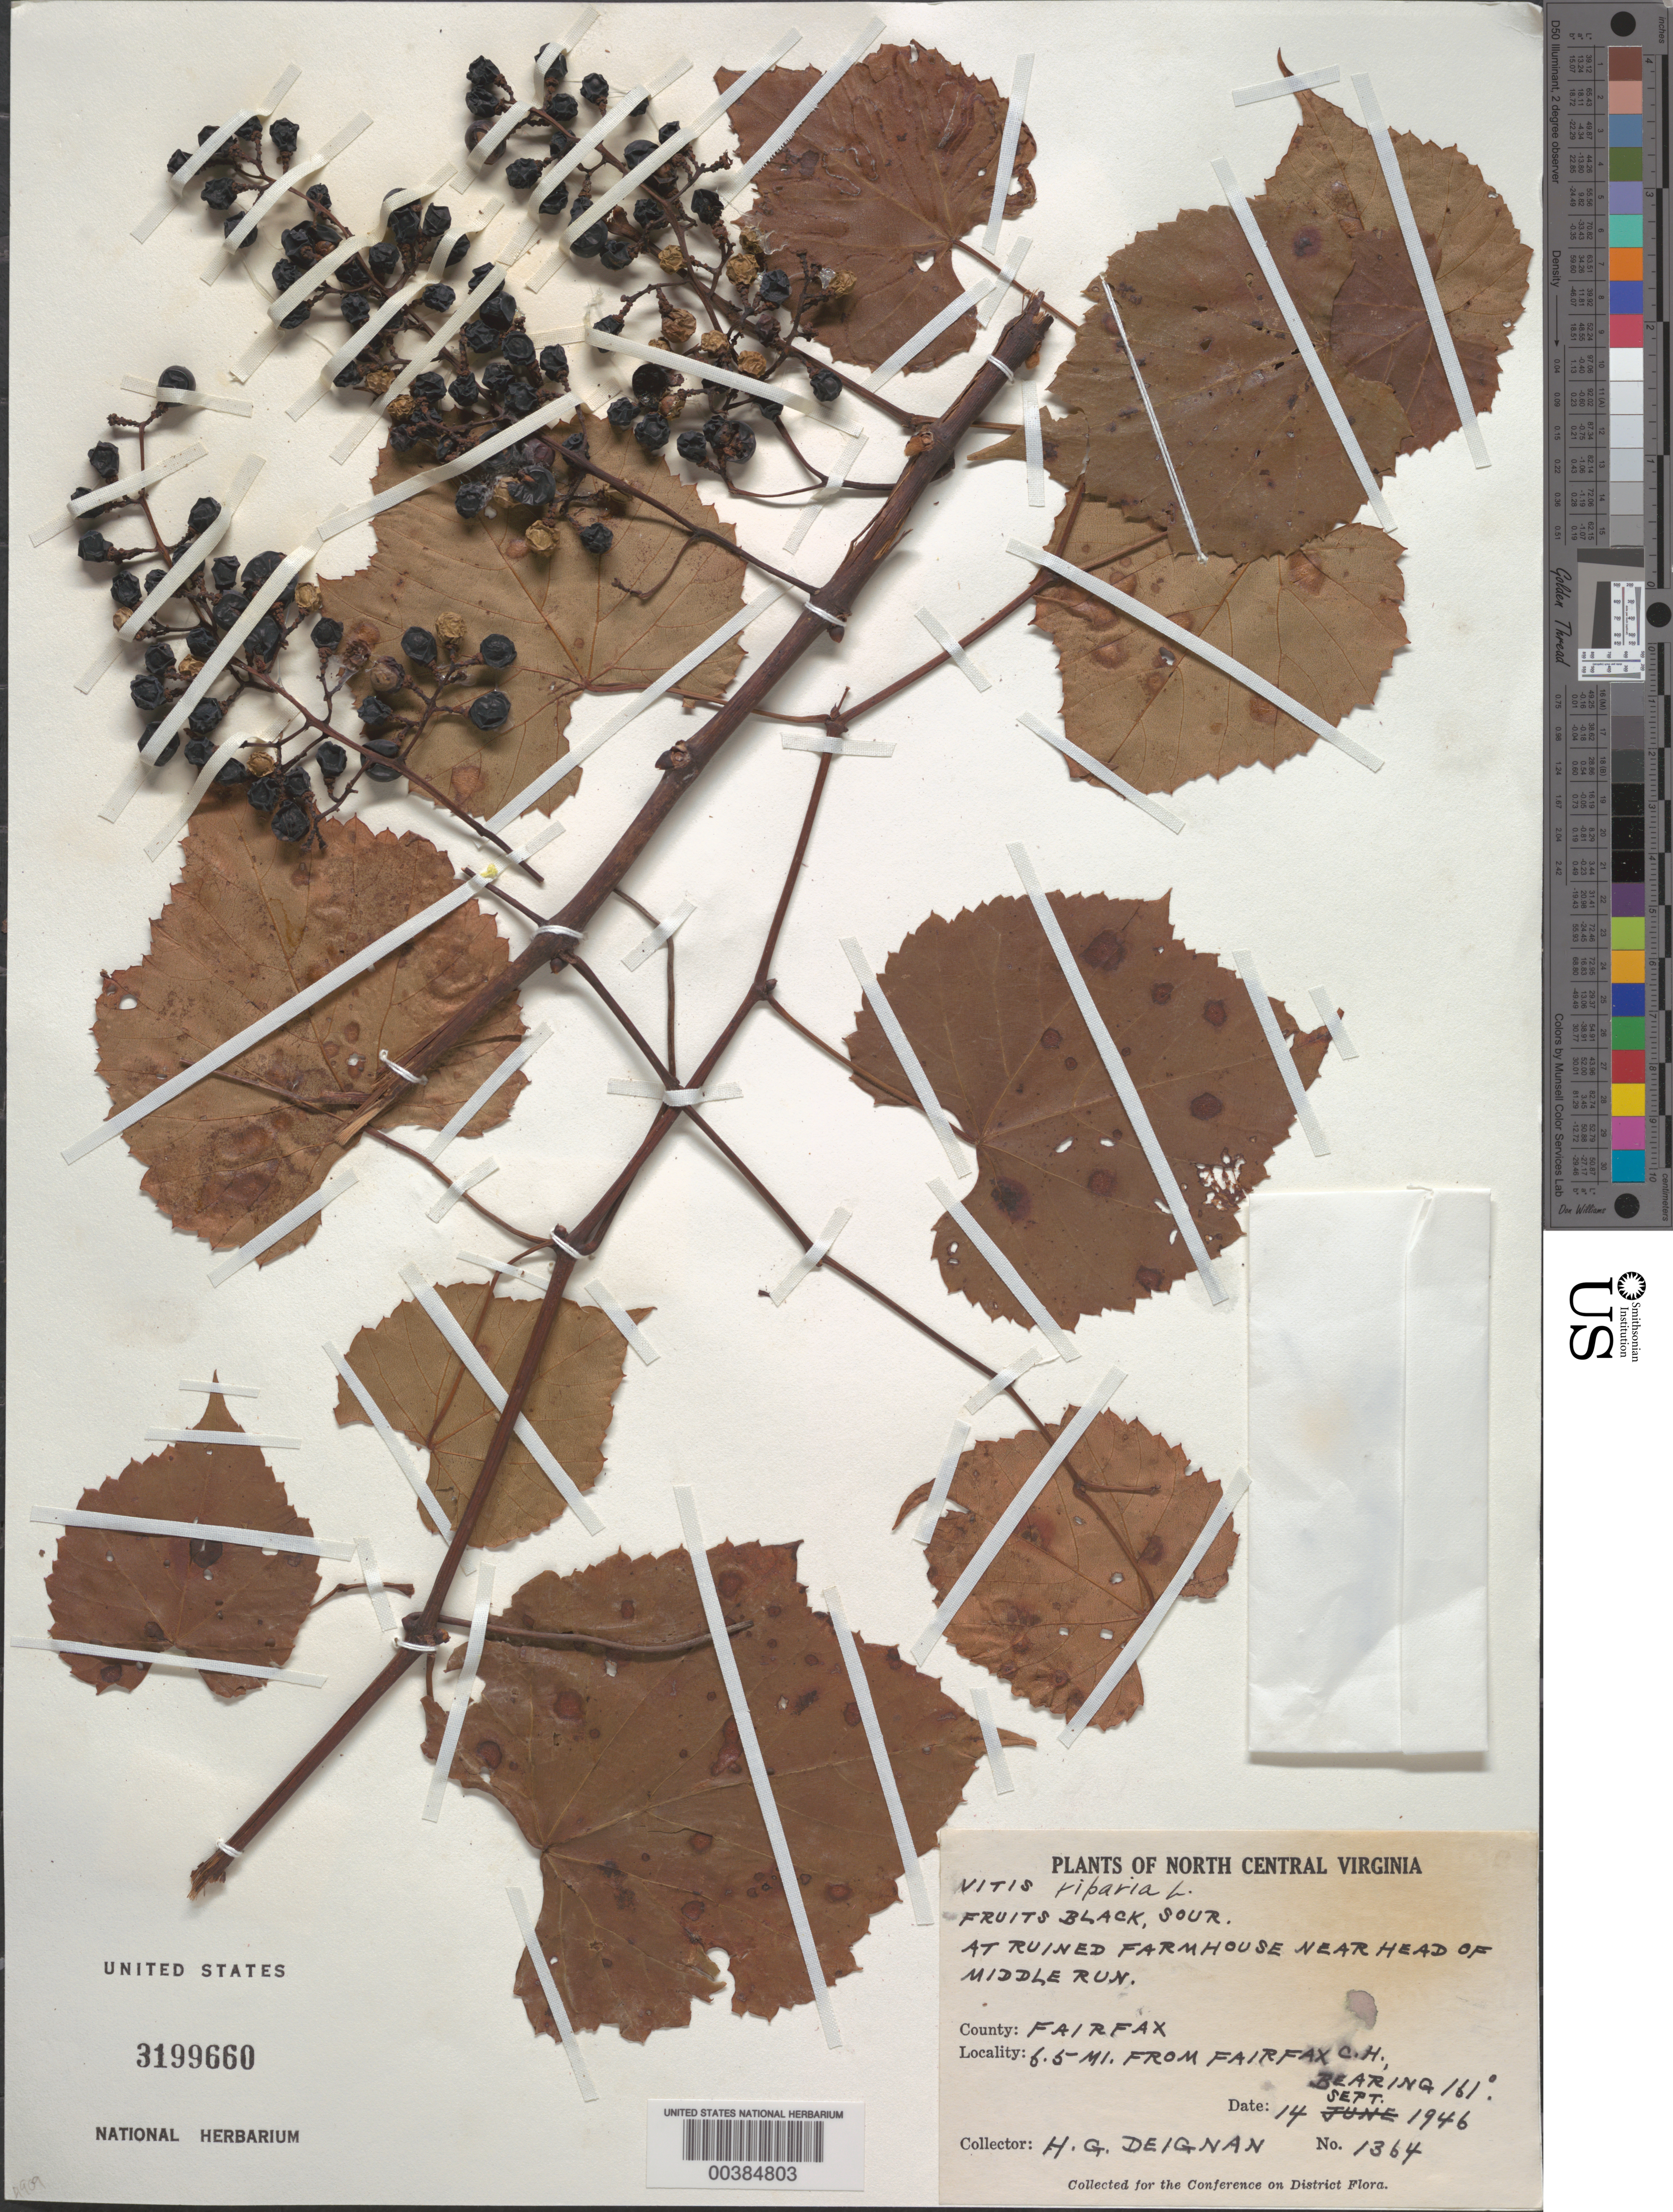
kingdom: Plantae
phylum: Tracheophyta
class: Magnoliopsida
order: Vitales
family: Vitaceae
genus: Vitis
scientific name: Vitis riparia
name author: Michx.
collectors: H. Deignan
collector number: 1364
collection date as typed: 14 Sep 1946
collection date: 1946-09-14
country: United States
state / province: Virginia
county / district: Fairfax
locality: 6.5 M from Fairfax County Court House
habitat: At ruined farmhouse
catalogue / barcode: US 3199660